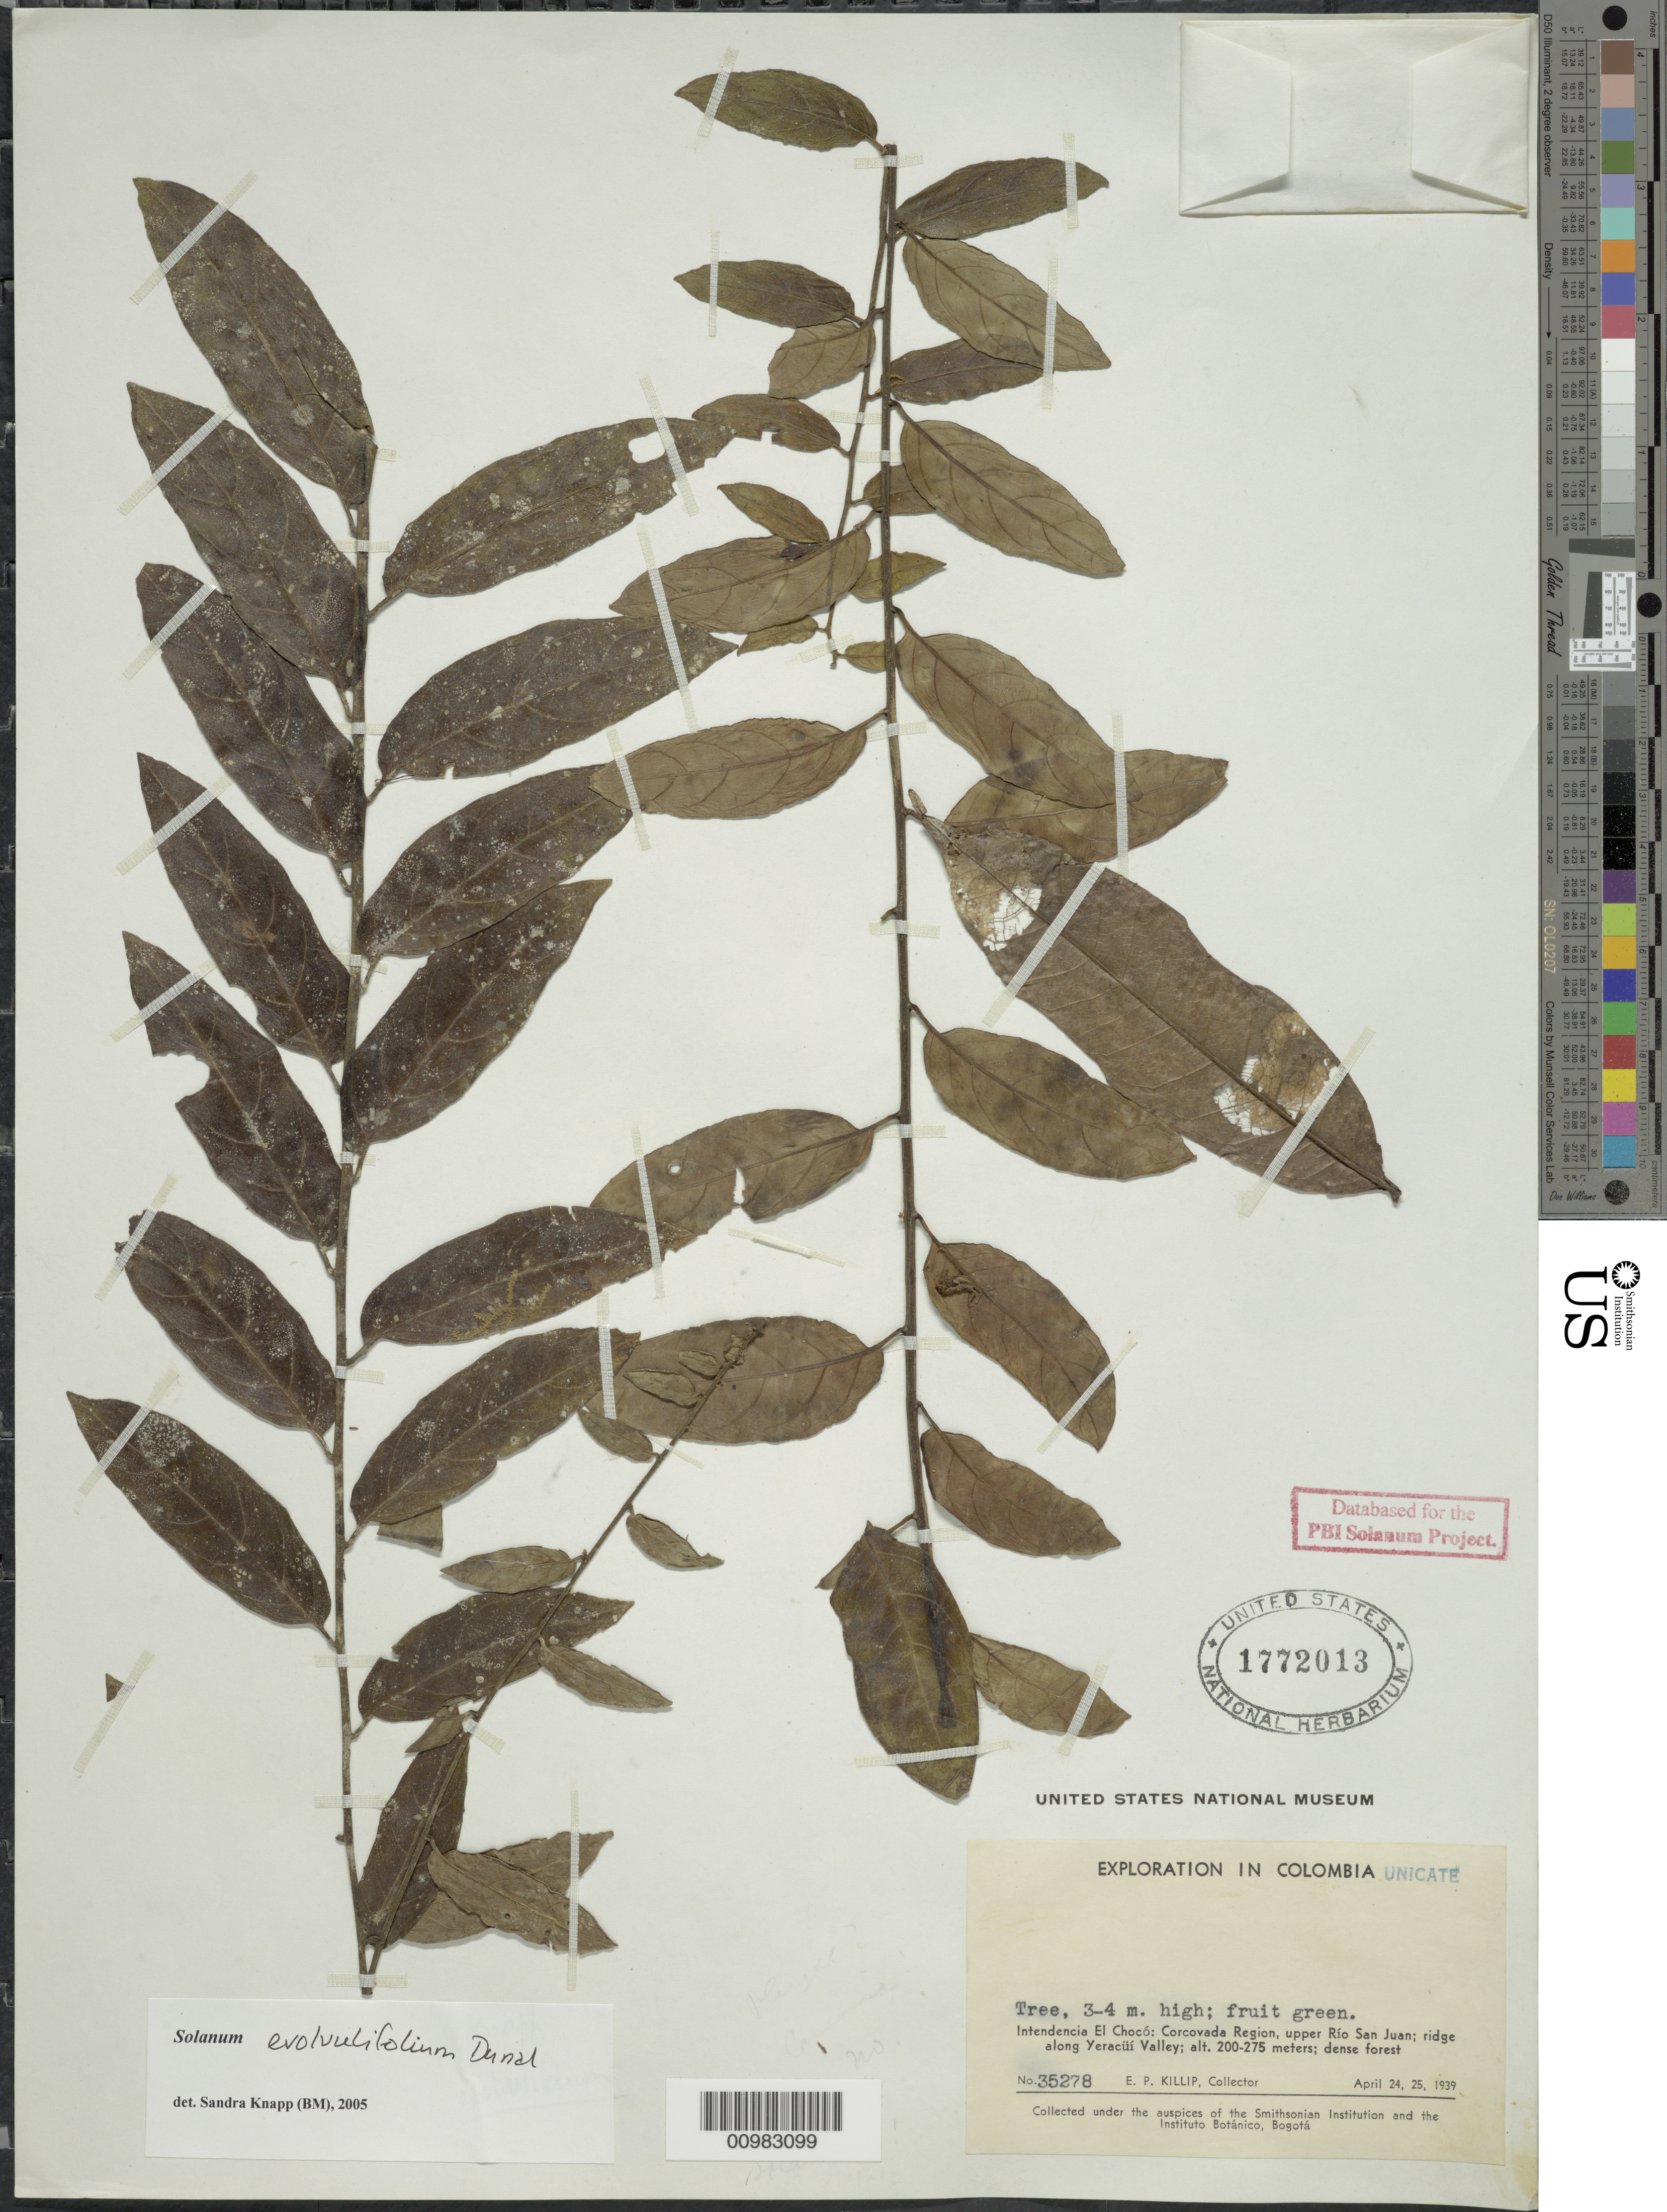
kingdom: Plantae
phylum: Tracheophyta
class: Magnoliopsida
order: Solanales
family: Solanaceae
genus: Solanum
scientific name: Solanum evolvulifolium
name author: Greenm. ex Donn. Sm.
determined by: Knapp, S. D.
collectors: E. P. Killip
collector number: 35278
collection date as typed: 24 Apr 1939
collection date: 1939-04-24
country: Colombia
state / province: Chocó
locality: Corcovada region, upper Río San Juan, ridge along the Yeracüí valley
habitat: dense forest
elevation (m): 200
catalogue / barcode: US 1772013